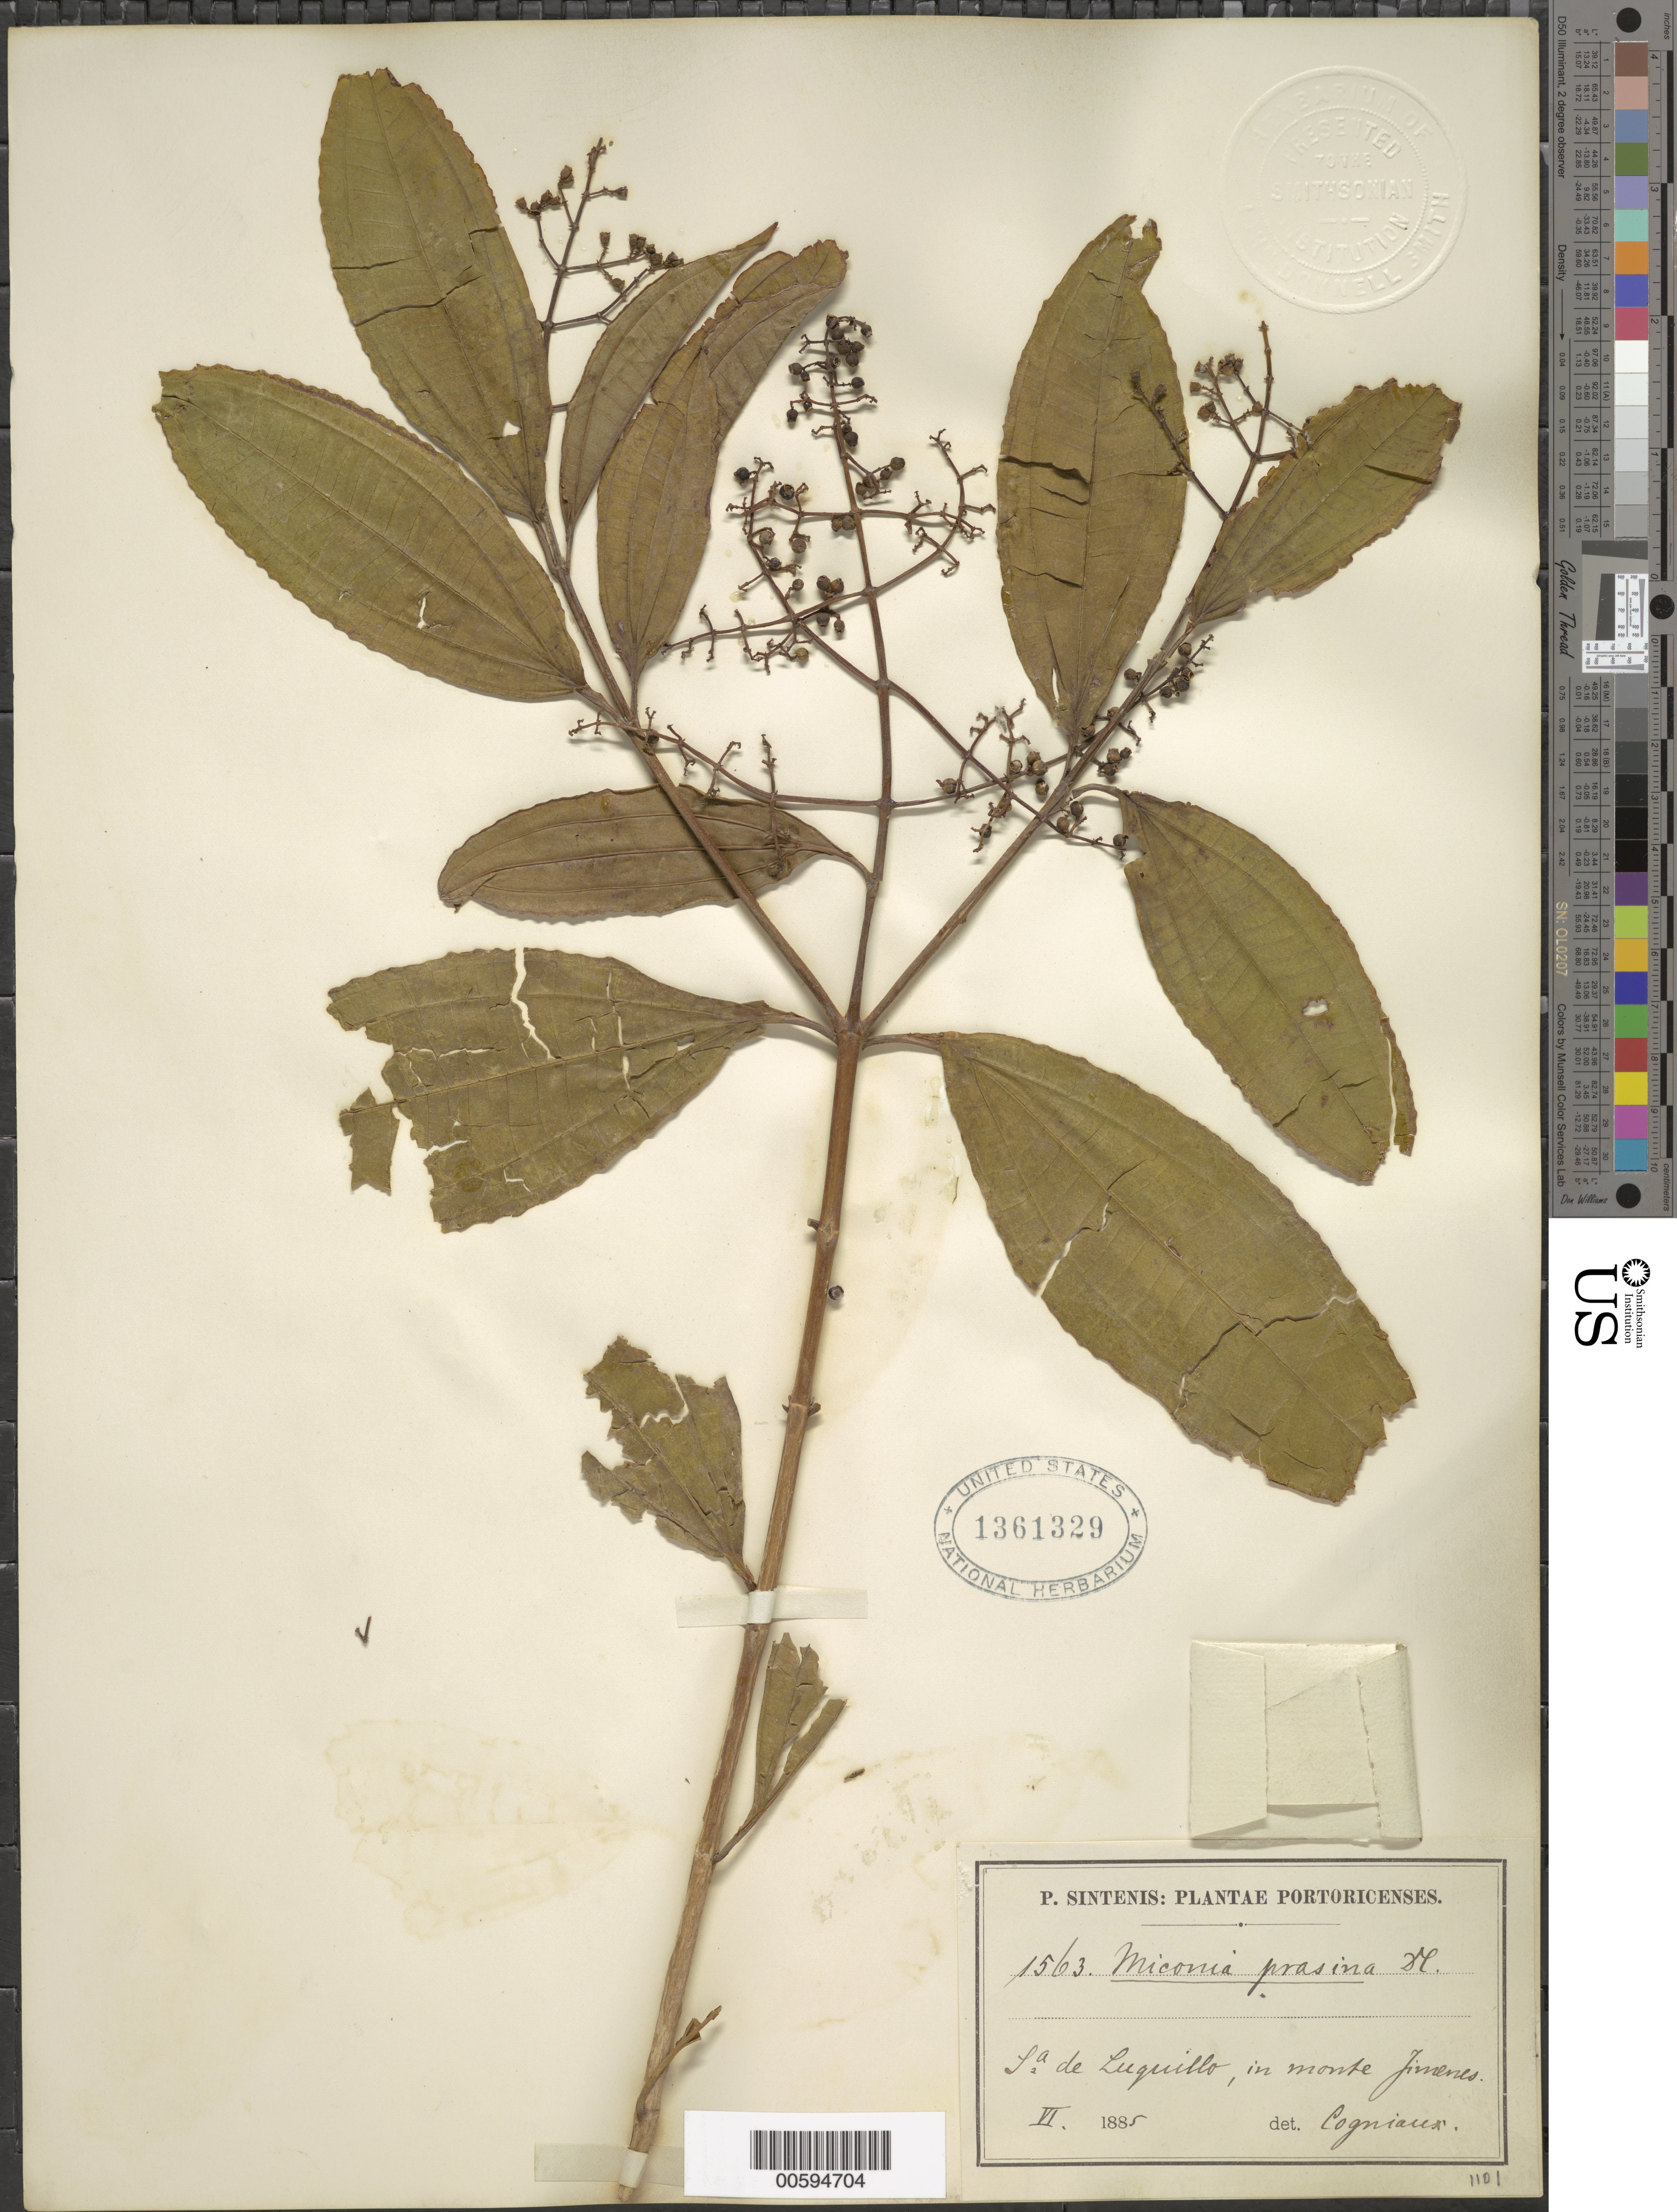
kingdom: Plantae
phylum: Tracheophyta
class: Magnoliopsida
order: Myrtales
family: Melastomataceae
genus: Miconia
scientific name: Miconia prasina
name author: (Sw.) DC.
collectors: P. Sintenis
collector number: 1563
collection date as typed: Apr 1885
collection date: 1885-04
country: Puerto Rico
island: Greater Antilles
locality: Sierra de Luquillo, in monte Jimenes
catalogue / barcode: US 1361329